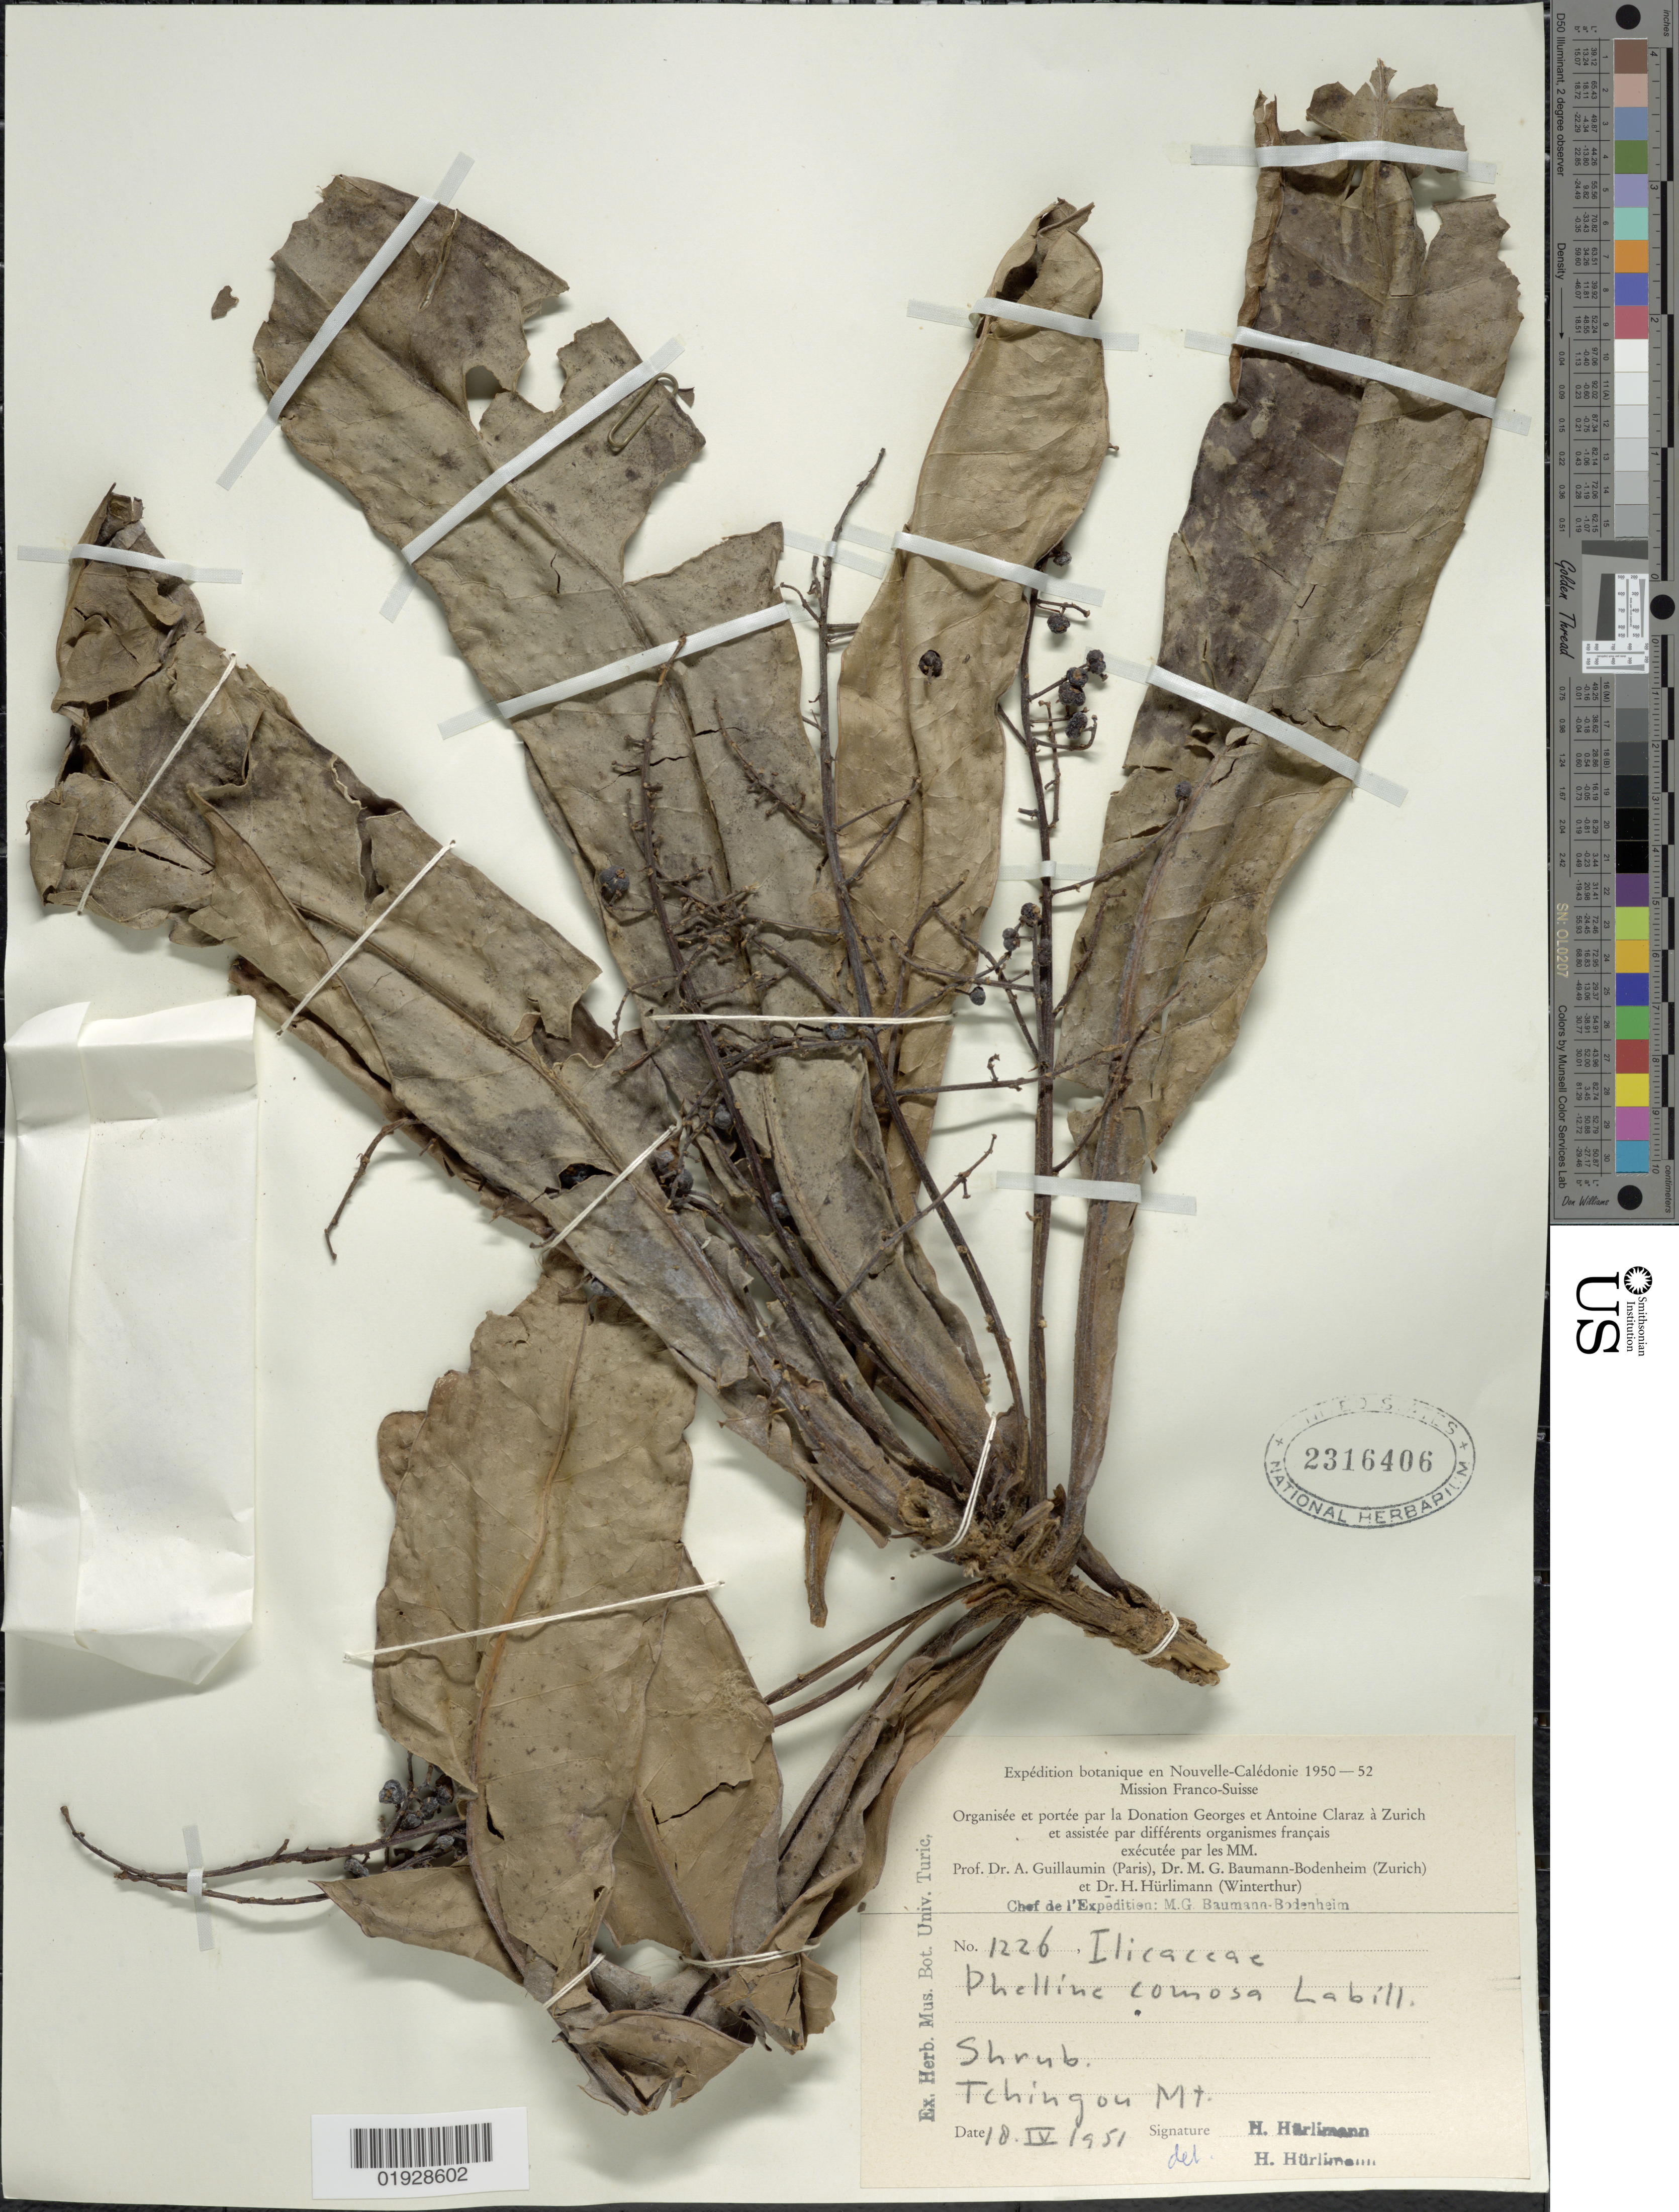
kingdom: Plantae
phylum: Tracheophyta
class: Magnoliopsida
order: Asterales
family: Phellinaceae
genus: Phelline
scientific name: Phelline comosa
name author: Labill.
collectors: H. Hürlimann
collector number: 1226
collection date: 1951-04-18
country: New Caledonia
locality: Tchingou Mt.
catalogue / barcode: US 2316406